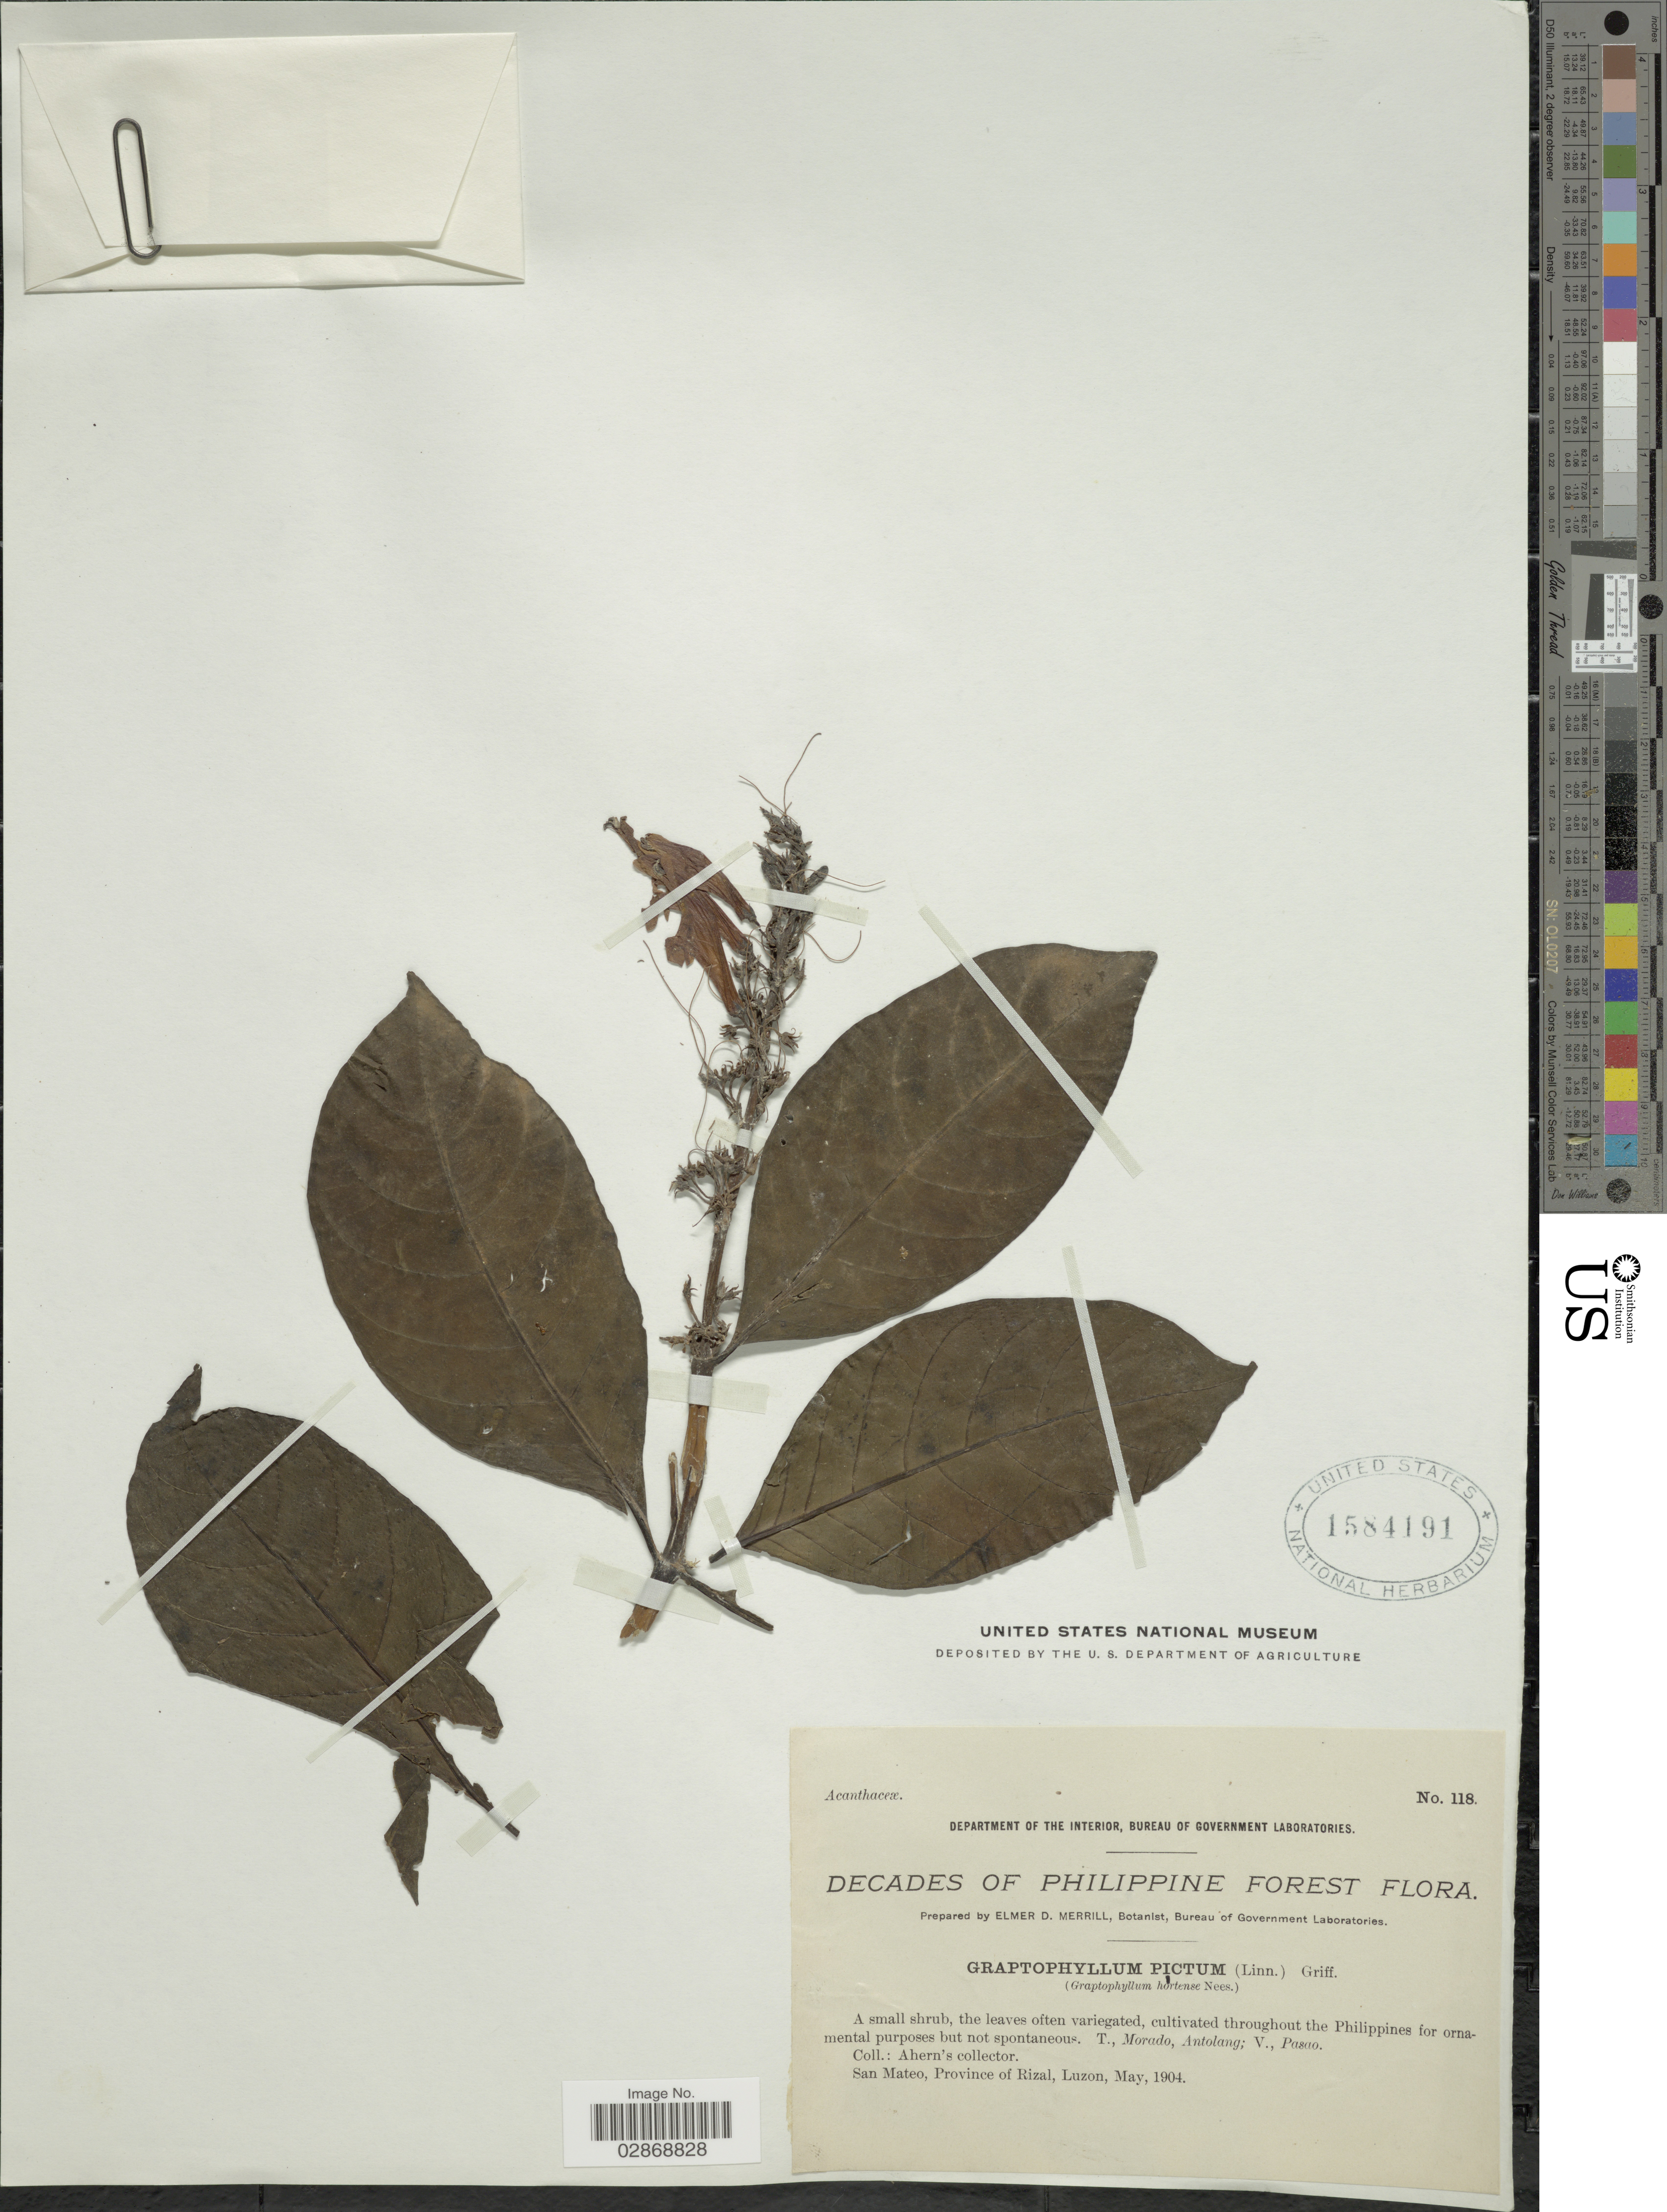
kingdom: Plantae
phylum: Tracheophyta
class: Magnoliopsida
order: Lamiales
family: Acanthaceae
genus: Graptophyllum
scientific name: Graptophyllum pictum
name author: (L.) Griff.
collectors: Ahern's collector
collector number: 118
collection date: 1904-05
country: Philippines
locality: San Mateo, Province of Rizal, Luzon.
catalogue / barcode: US 1584191